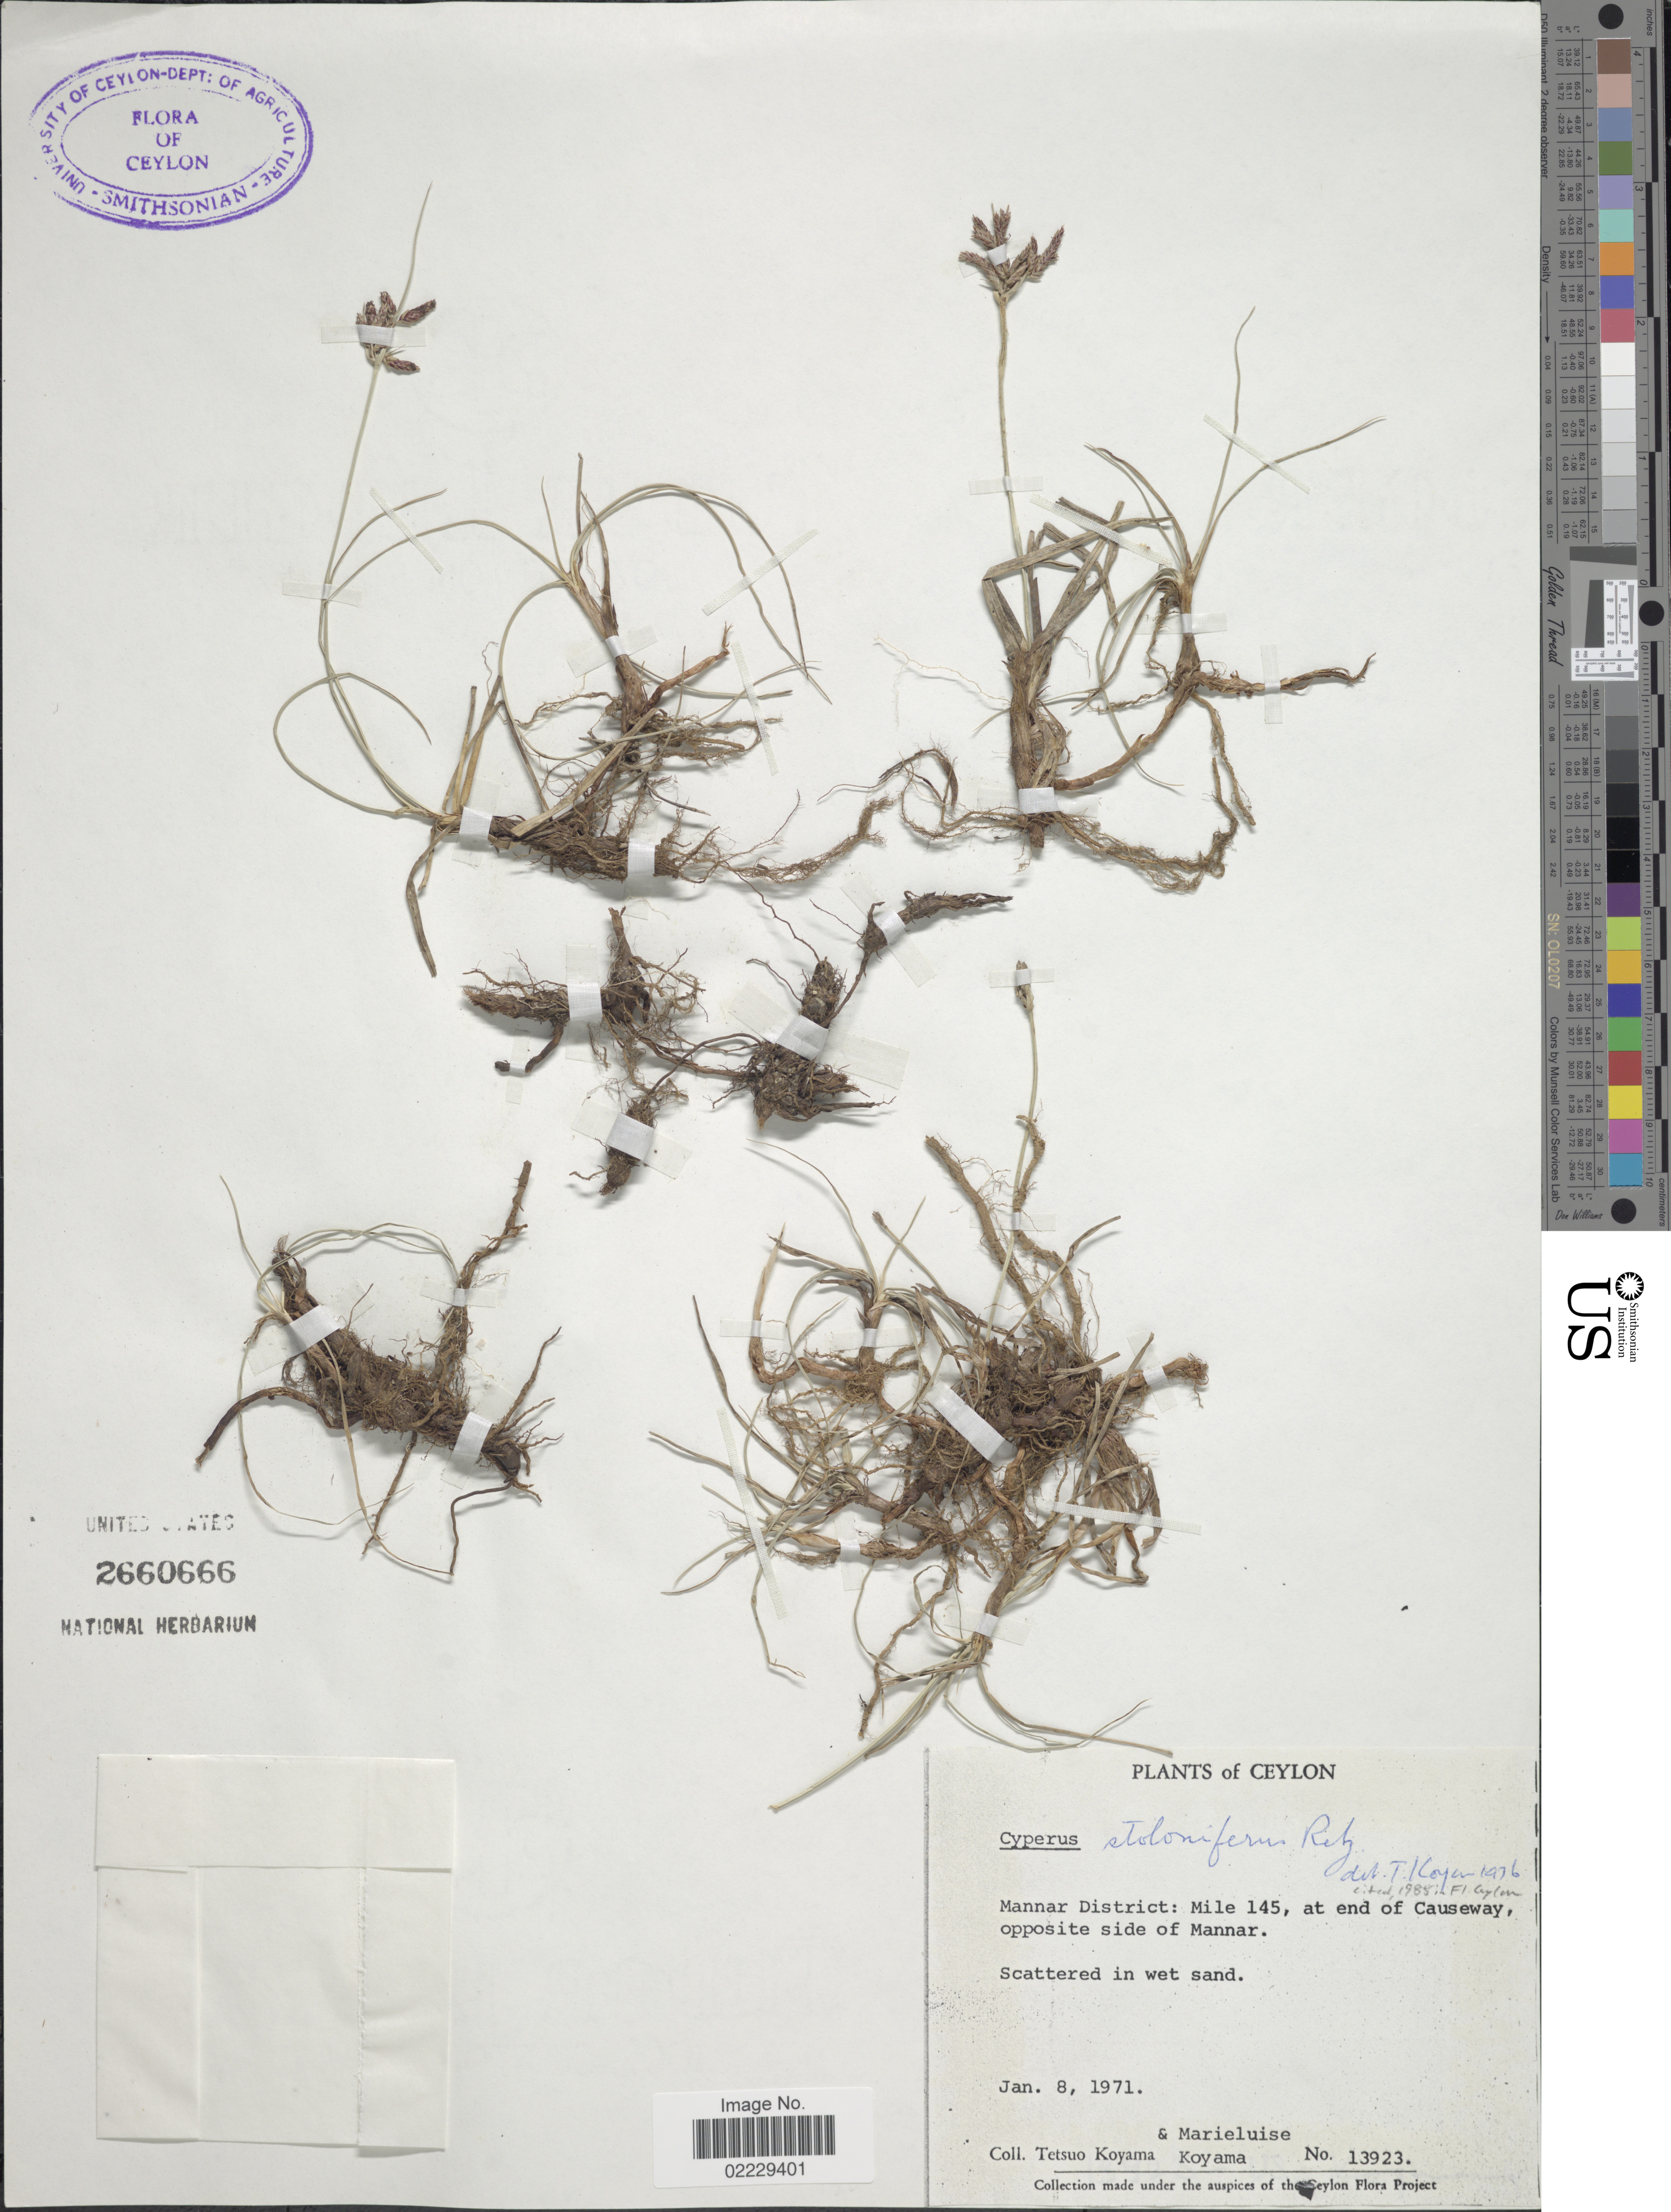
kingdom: Plantae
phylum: Tracheophyta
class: Liliopsida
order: Poales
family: Cyperaceae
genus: Cyperus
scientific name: Cyperus stoloniferus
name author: Retz.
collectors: T. Koyama & M. Koyama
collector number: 13923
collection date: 1971-01-08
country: Sri Lanka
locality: Ceylon, Mannar District: Mile 145, at end of Causeway, opposite side of Mannar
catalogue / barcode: US 2660666